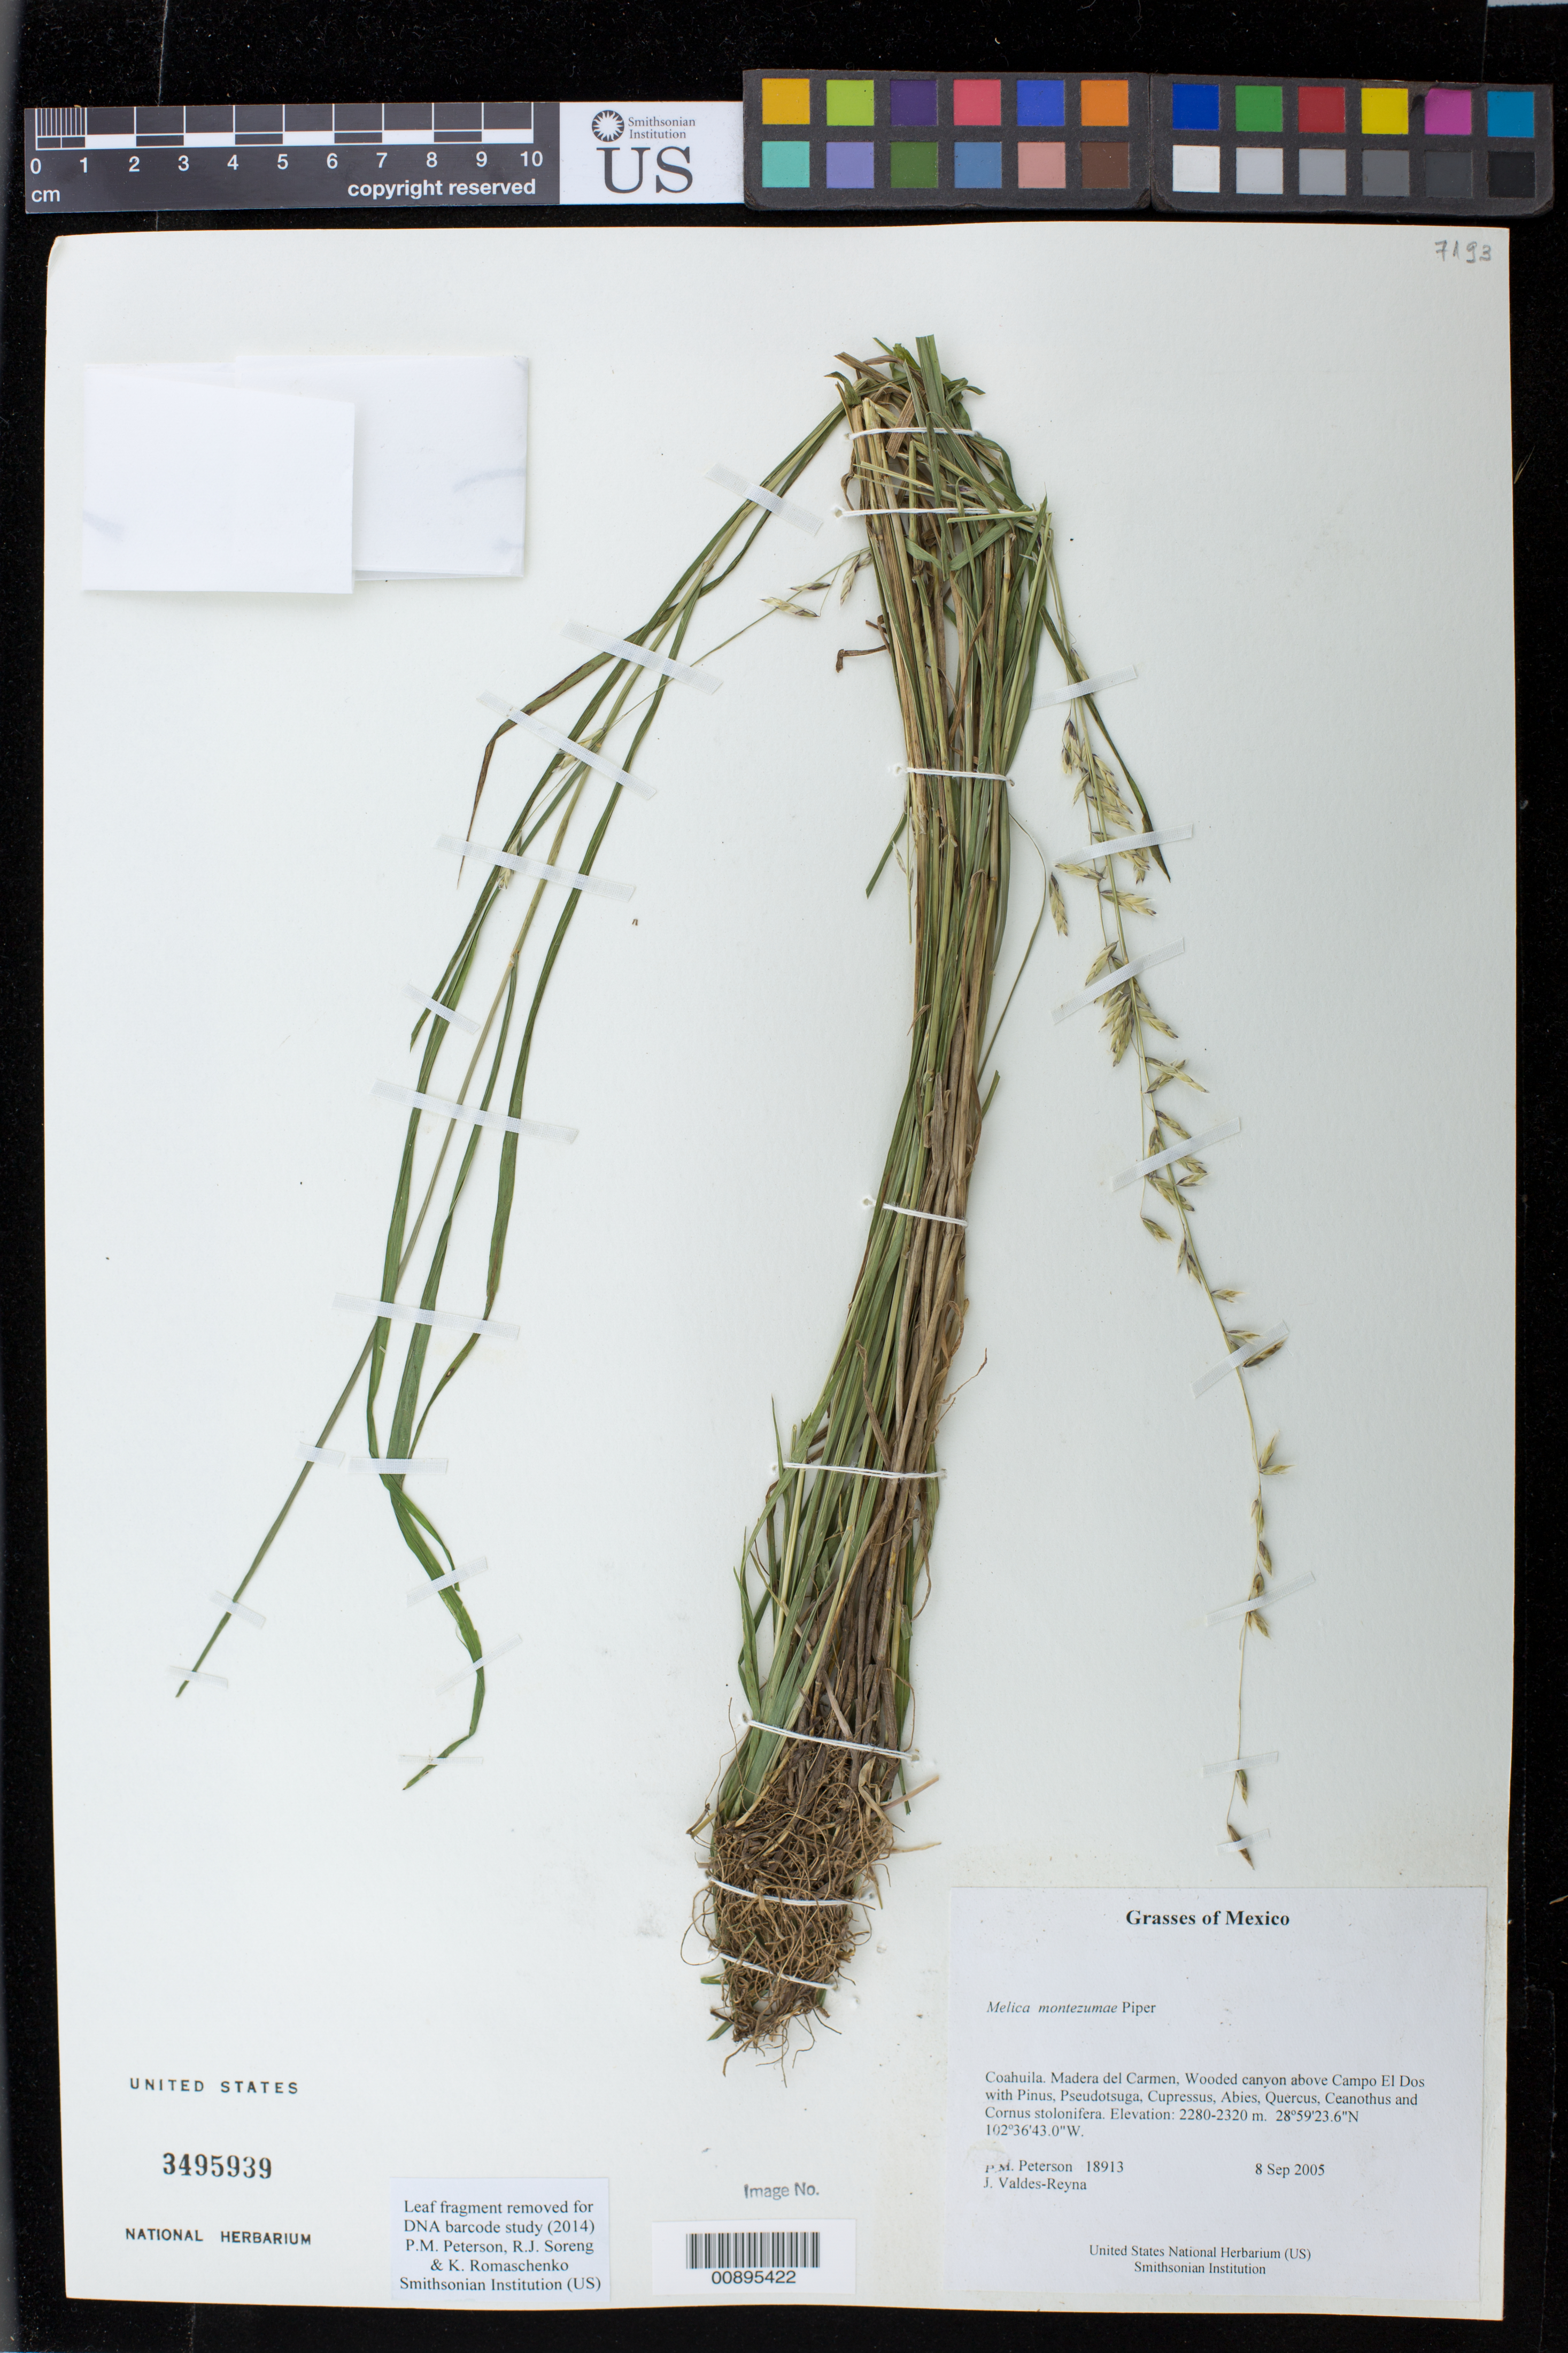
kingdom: Plantae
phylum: Tracheophyta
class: Liliopsida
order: Poales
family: Poaceae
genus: Melica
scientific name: Melica porteri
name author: Scribn.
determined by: Brightly, William, (SHD), University of Sheffield (UNITED KINGDOM)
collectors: P. M. Peterson & J. Valdés-Reyna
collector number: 18913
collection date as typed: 08 Sep 2005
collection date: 2005-09-08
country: Mexico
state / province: Coahuila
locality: Madera del Carmen, Wooded canyon above Campo El Dos.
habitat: Wooded canyon.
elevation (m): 2280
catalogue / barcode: US 3495939